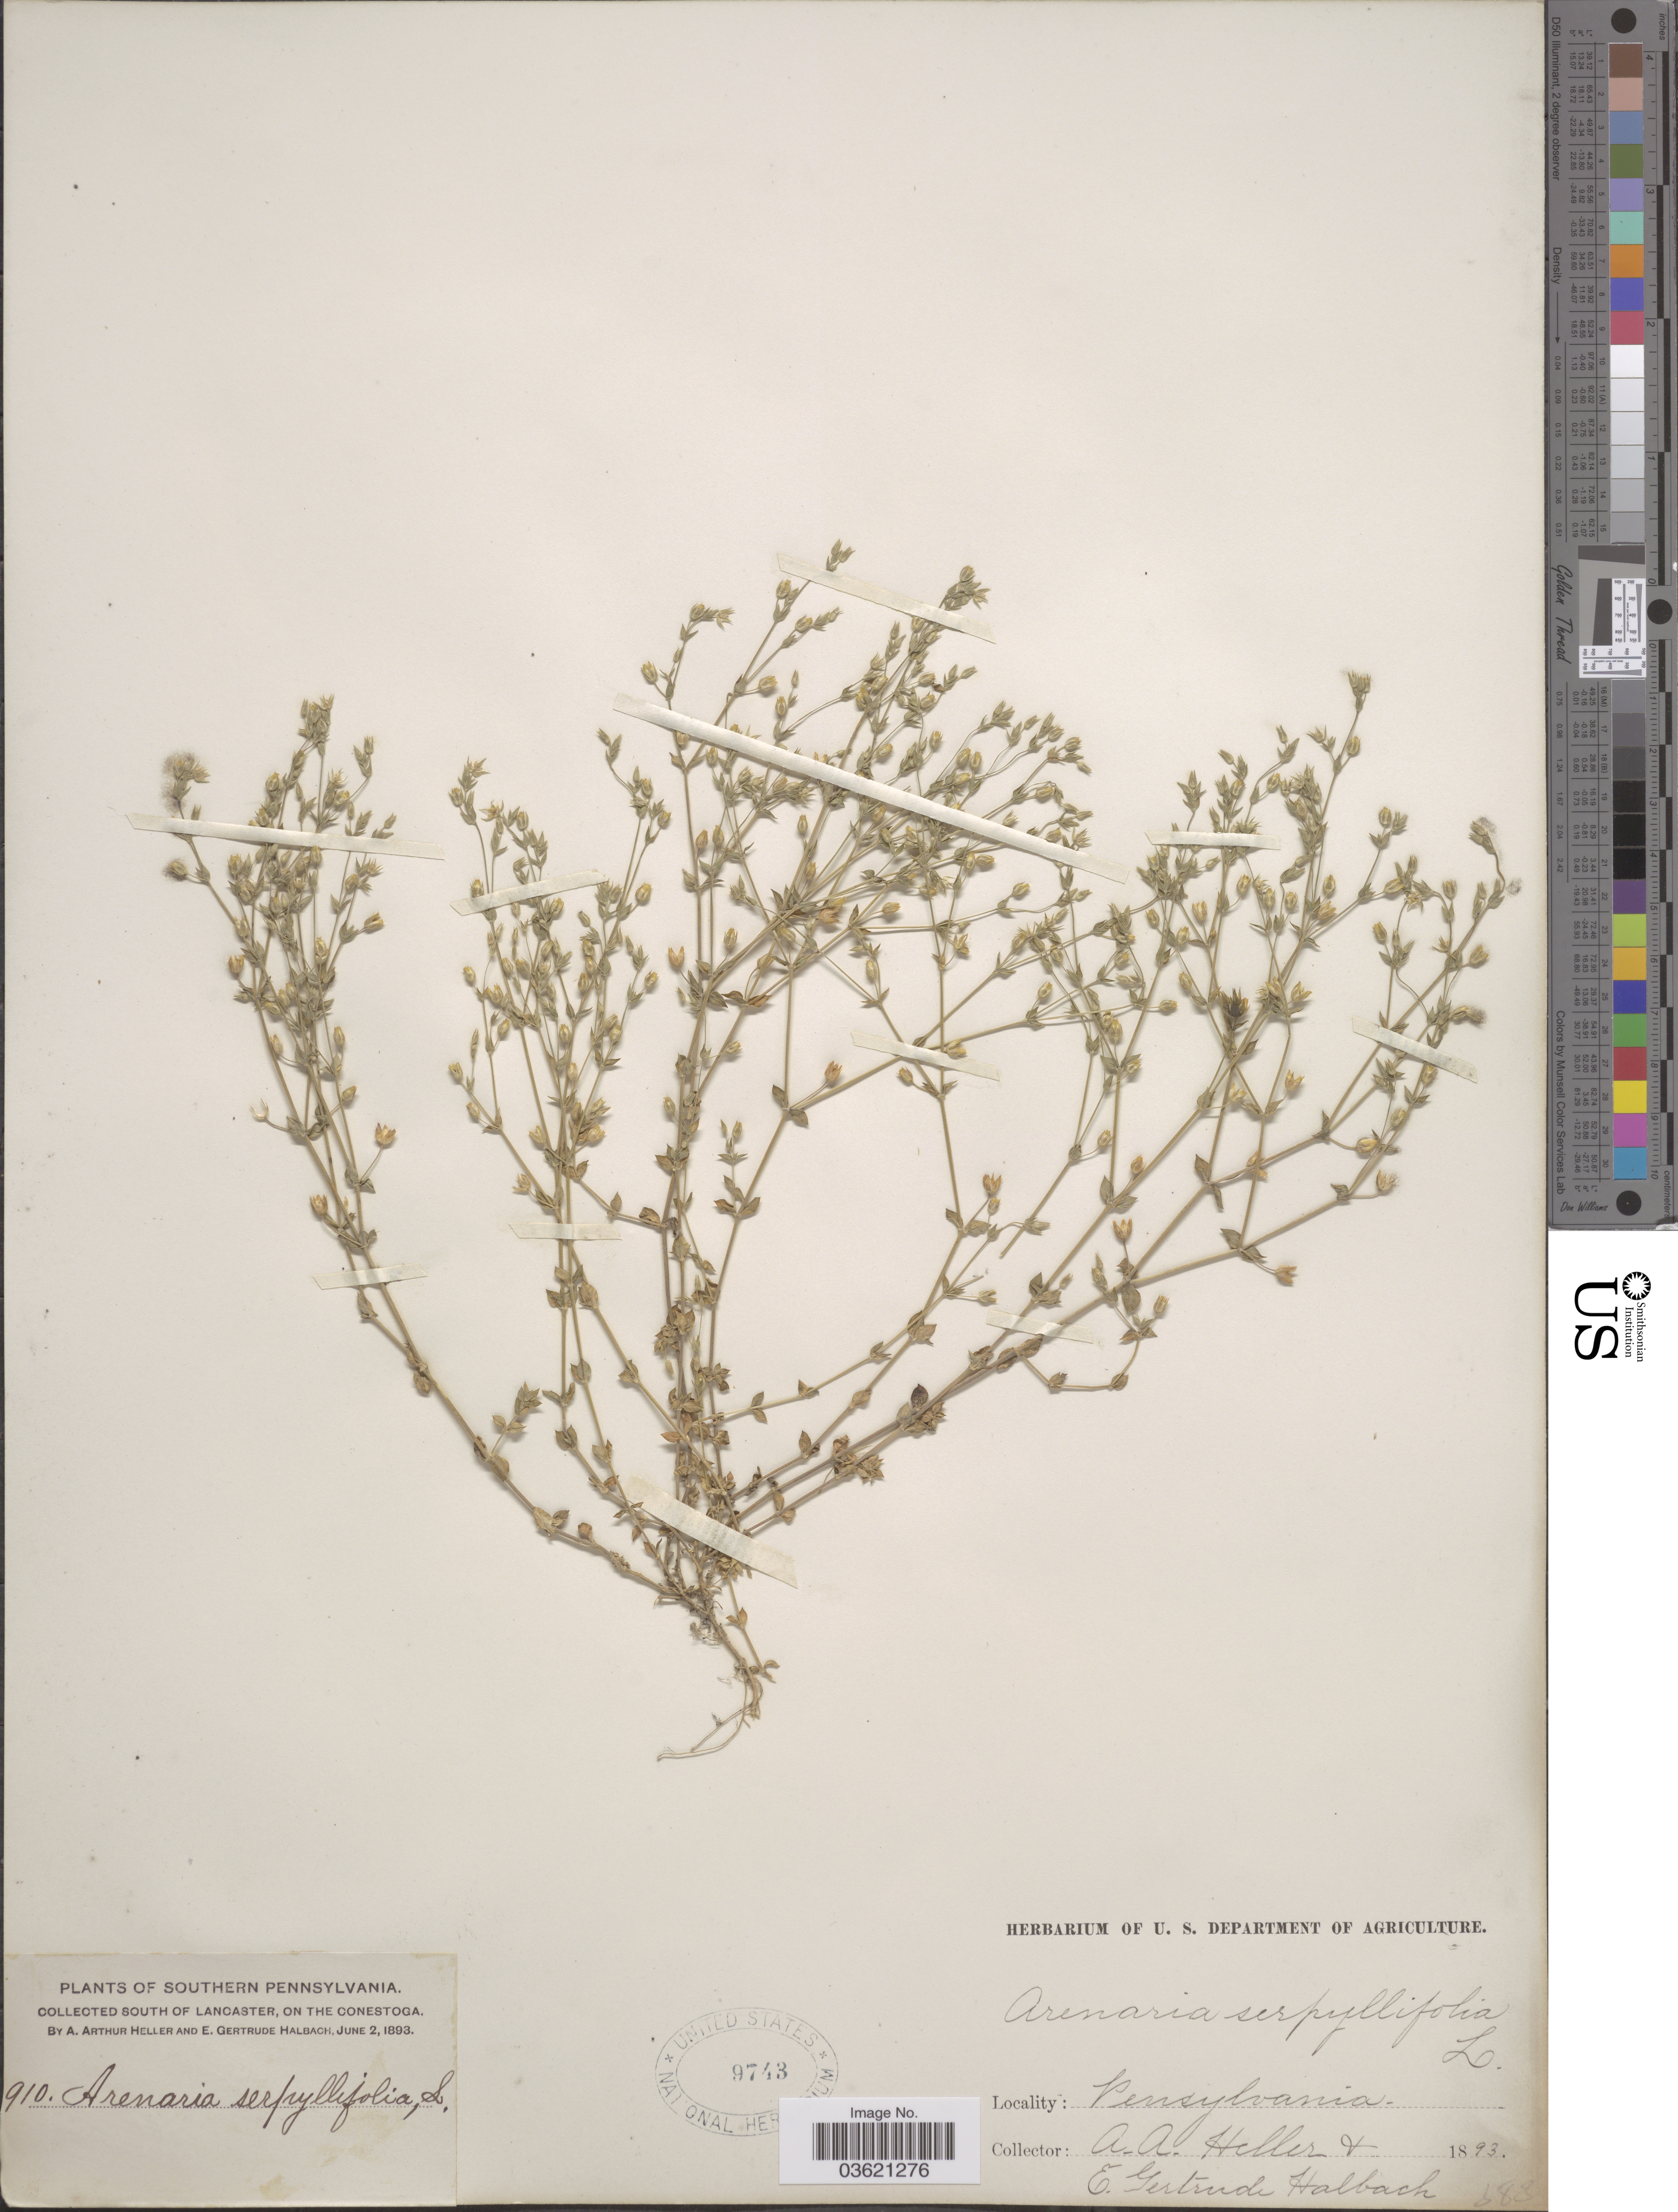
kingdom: Plantae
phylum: Tracheophyta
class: Magnoliopsida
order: Caryophyllales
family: Caryophyllaceae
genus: Arenaria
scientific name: Arenaria serpyllifolia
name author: L.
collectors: A. A. Heller & E. G. Halbach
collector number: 910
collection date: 1893-06-02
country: United States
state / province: Pennsylvania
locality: Southern Pennsylvania. South of Lancaster, on the Conestoga.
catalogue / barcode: US 9743